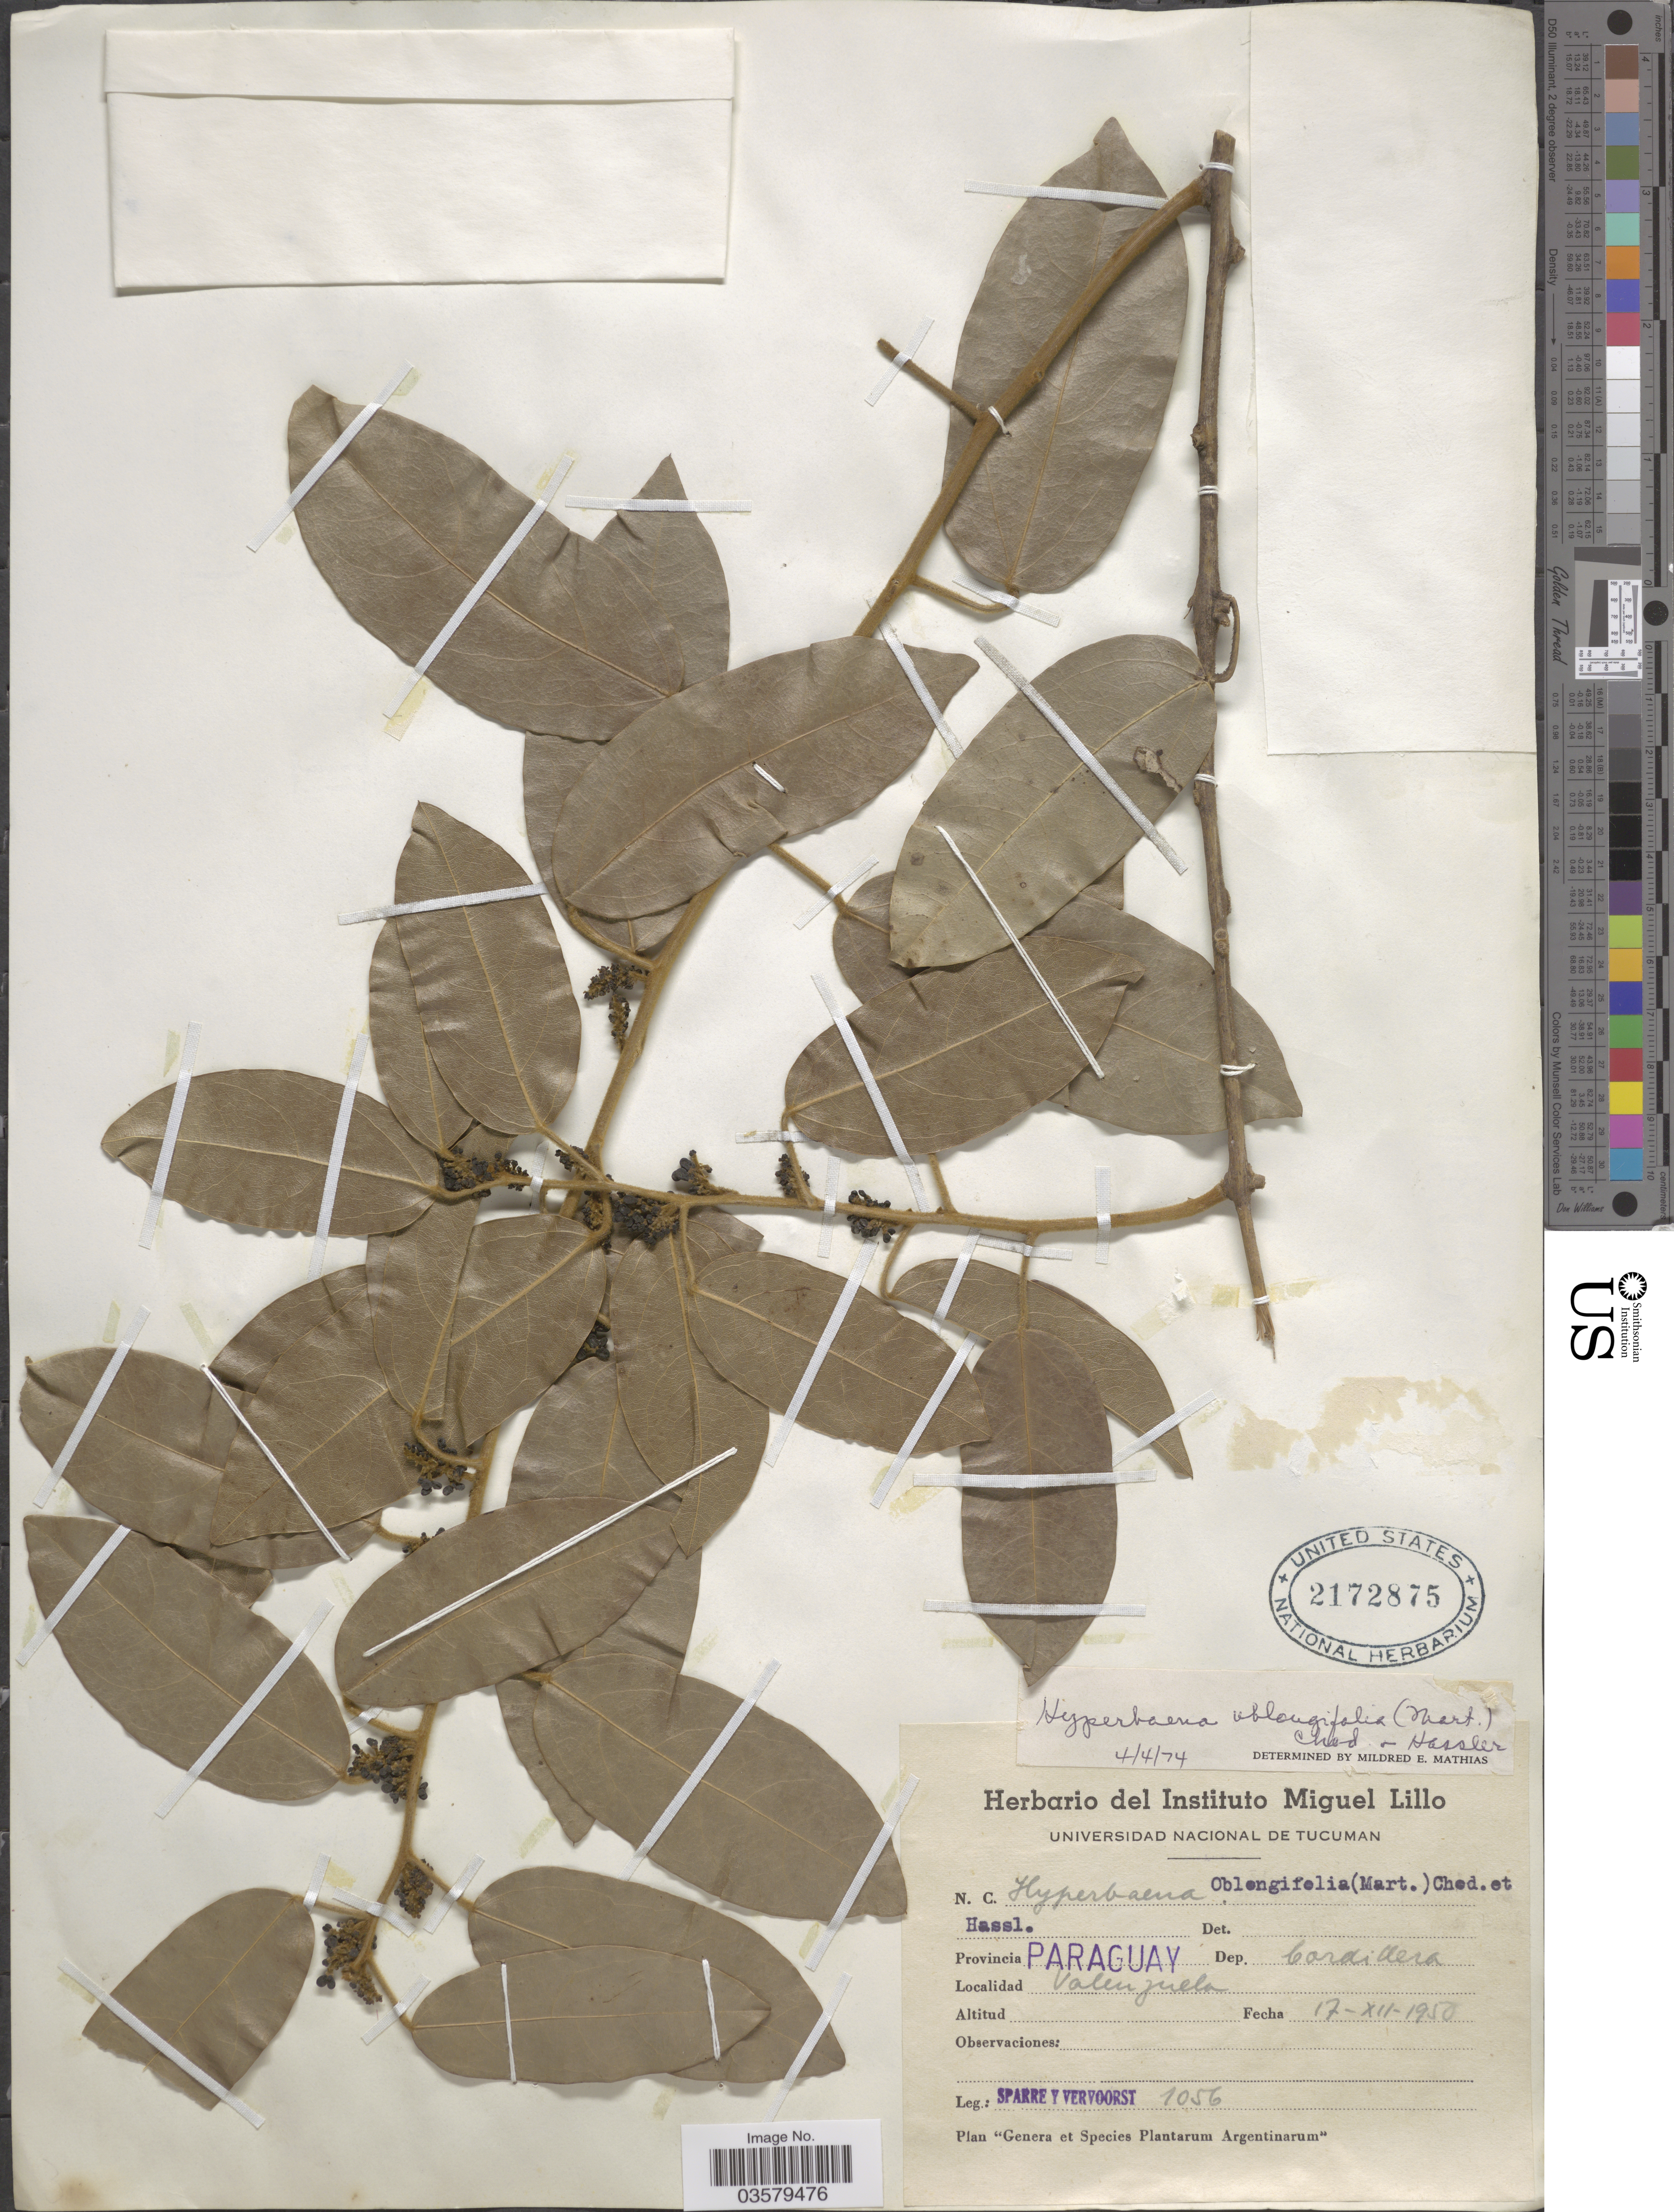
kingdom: Plantae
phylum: Tracheophyta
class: Magnoliopsida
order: Ranunculales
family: Menispermaceae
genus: Hyperbaena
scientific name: Hyperbaena oblongifolia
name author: (Eichler) Chodat & Hassl.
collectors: Sparre & Vervoorst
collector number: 1056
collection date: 1950-12-17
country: Paraguay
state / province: Cordillera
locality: Dep. Cordillera. Valenzuela.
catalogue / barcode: US 2172875